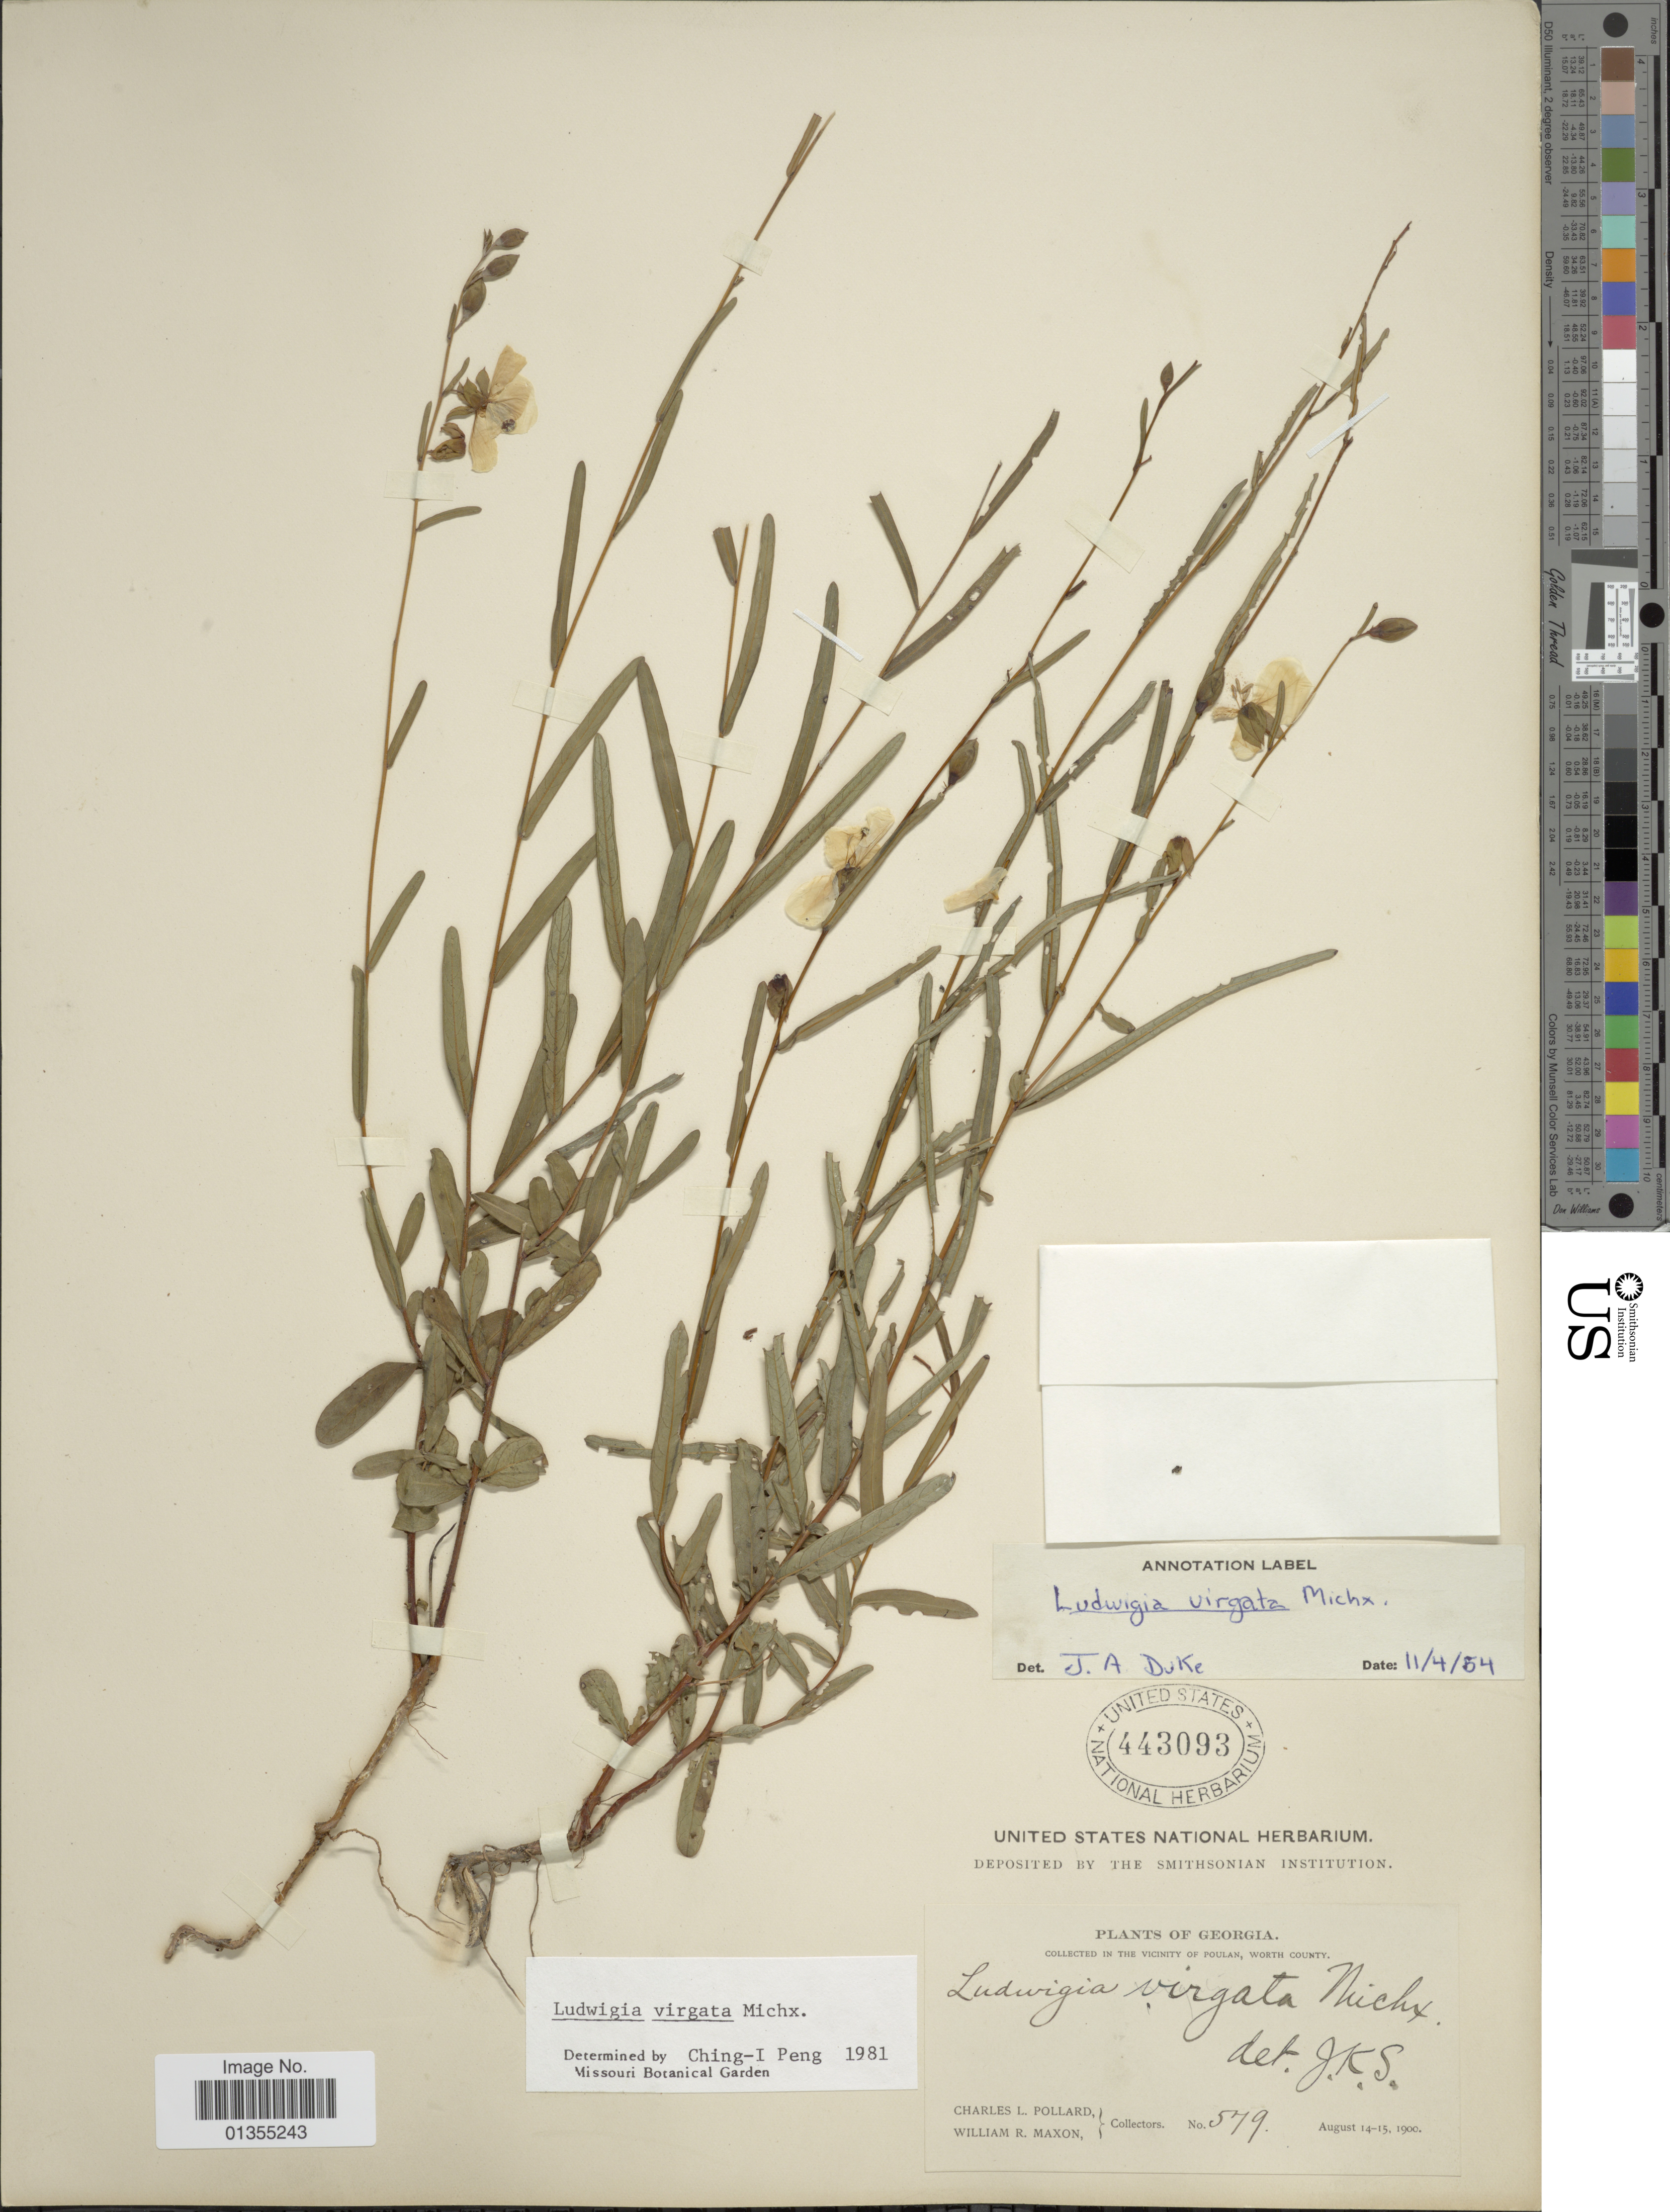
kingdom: Plantae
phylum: Tracheophyta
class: Magnoliopsida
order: Myrtales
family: Onagraceae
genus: Ludwigia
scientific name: Ludwigia virgata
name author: Michx.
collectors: C. L. Pollard & W. R. Maxon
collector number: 579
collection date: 1900-08-14/1900-08-15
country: United States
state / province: Georgia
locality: Vicinity of Poulan, Worth County.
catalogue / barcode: US 443093